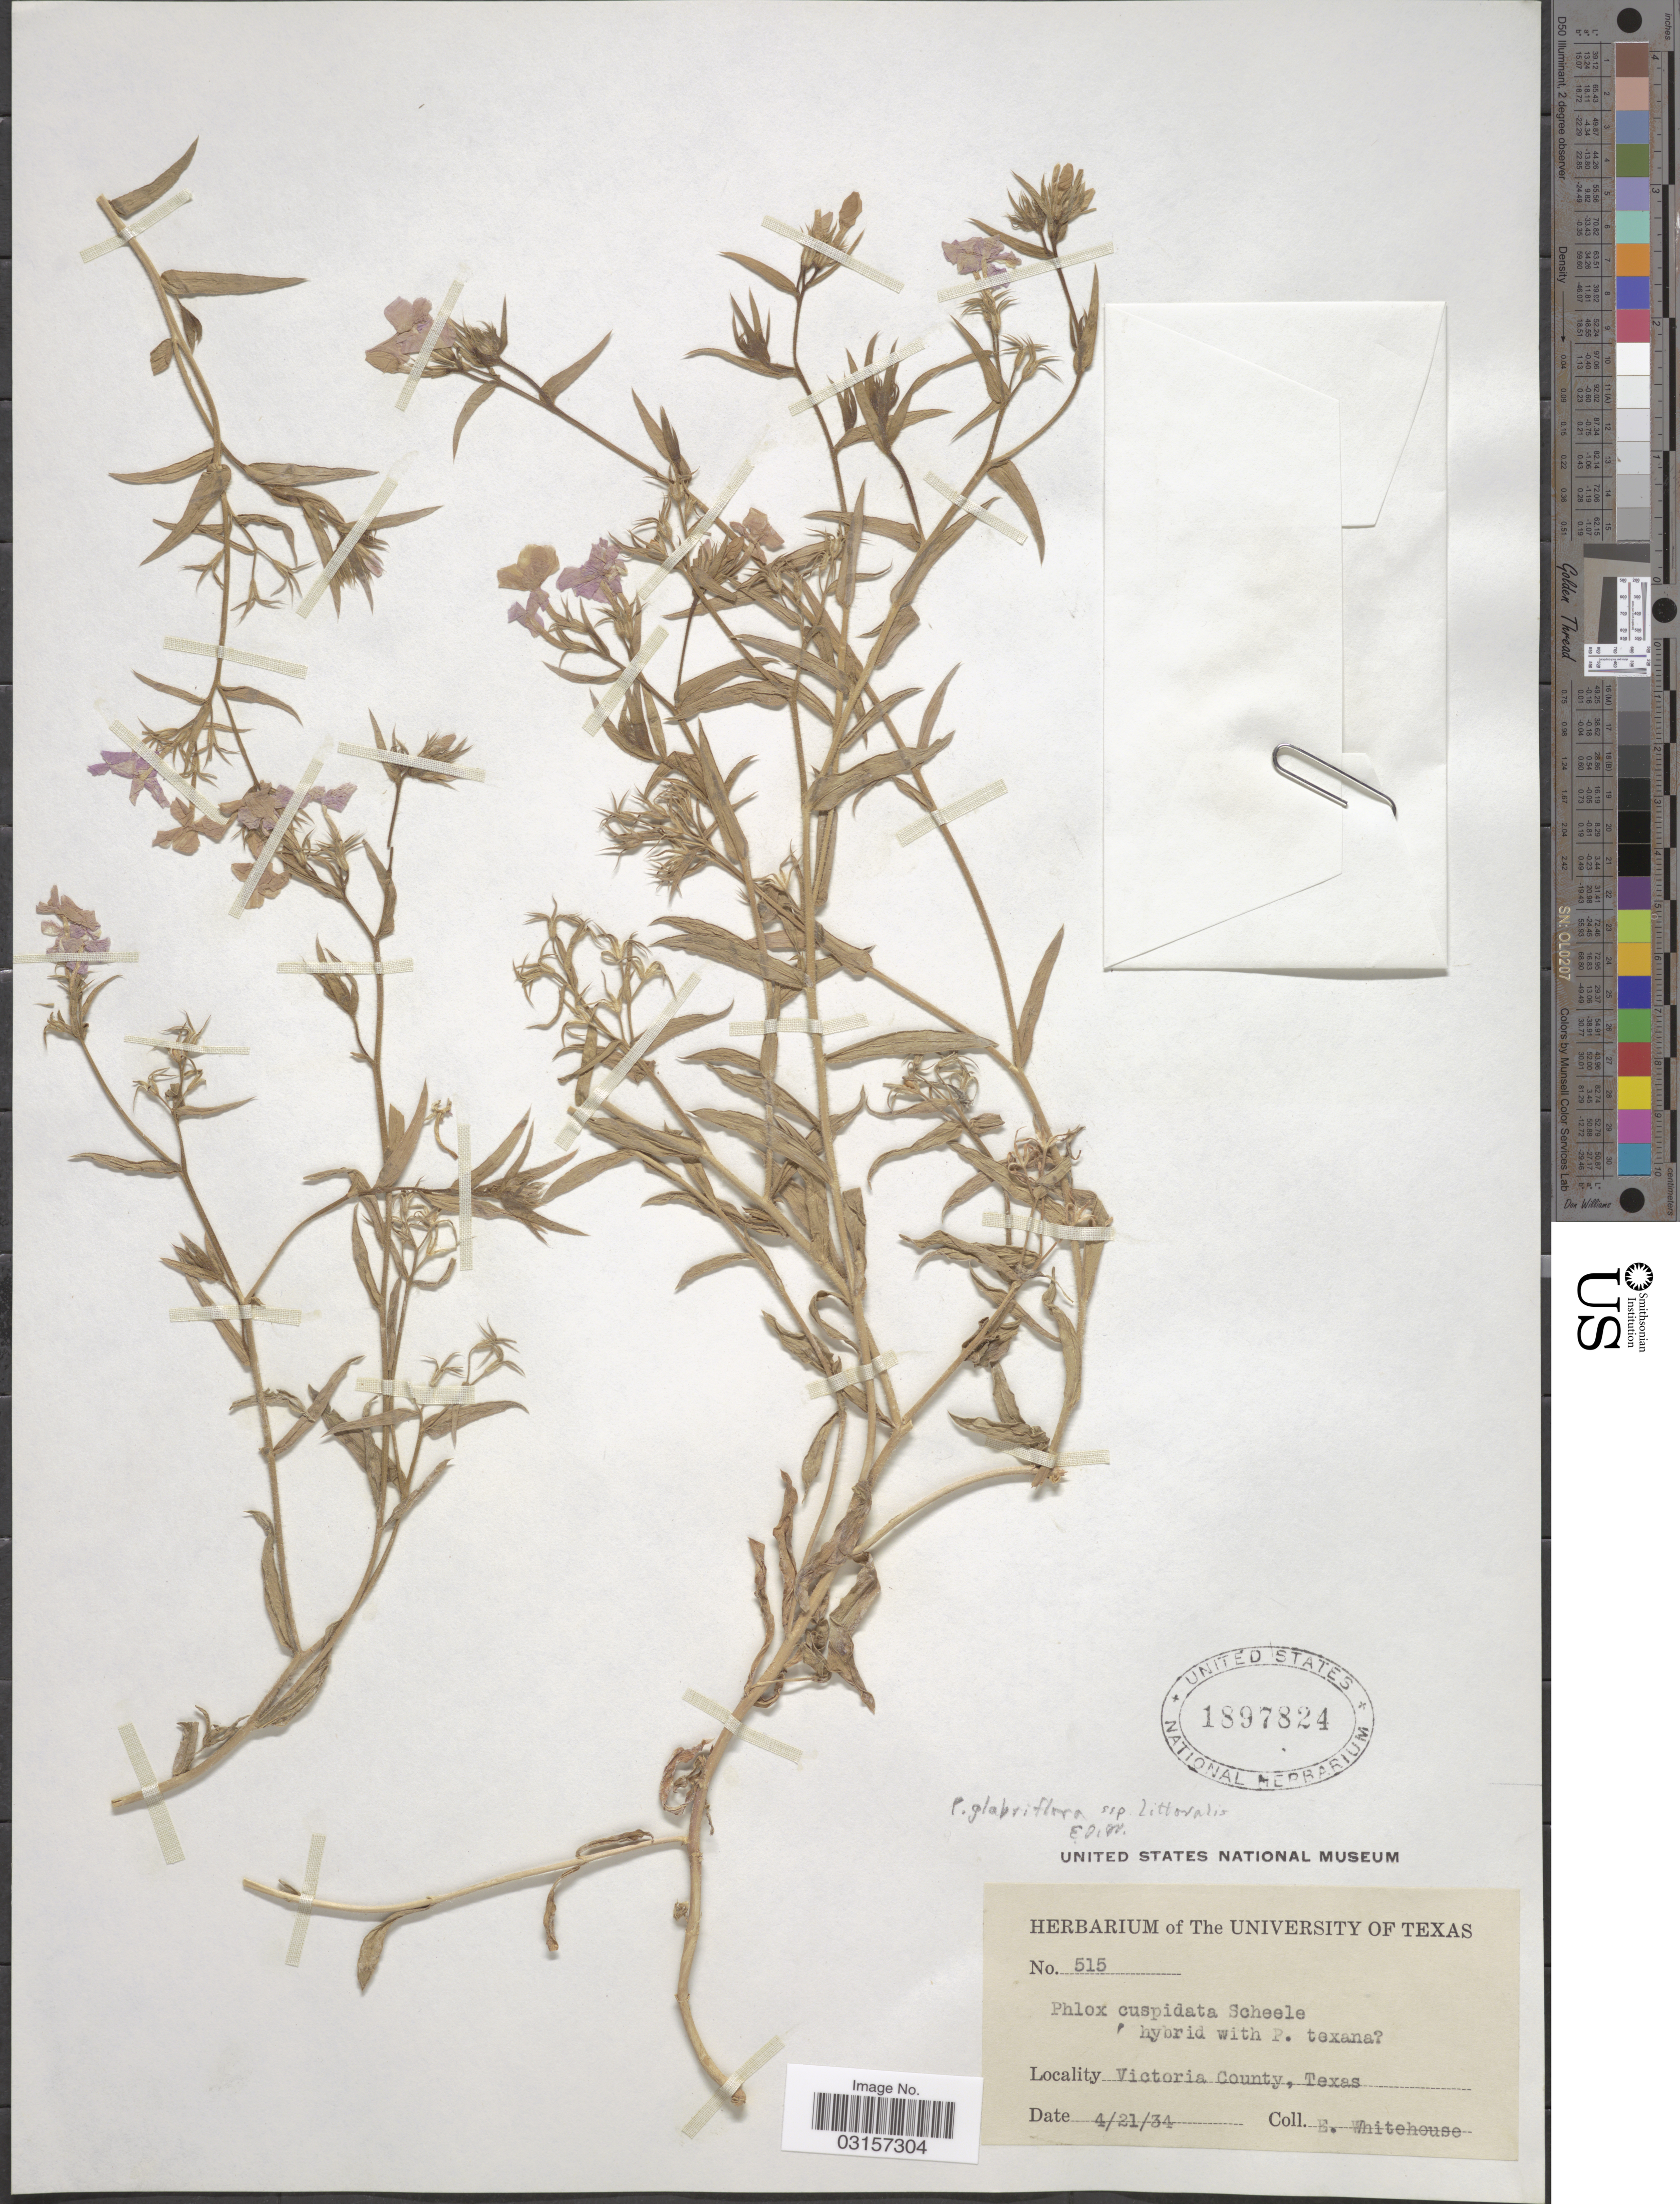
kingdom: Plantae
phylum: Tracheophyta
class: Magnoliopsida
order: Ericales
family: Polemoniaceae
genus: Phlox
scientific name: Phlox glabriflora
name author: (Brand) Whitehouse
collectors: E. Whitehouse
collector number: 515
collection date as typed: Transcribed d/m/y: 21/4/34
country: United States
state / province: Texas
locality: Victoria County.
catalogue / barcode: US 1897824